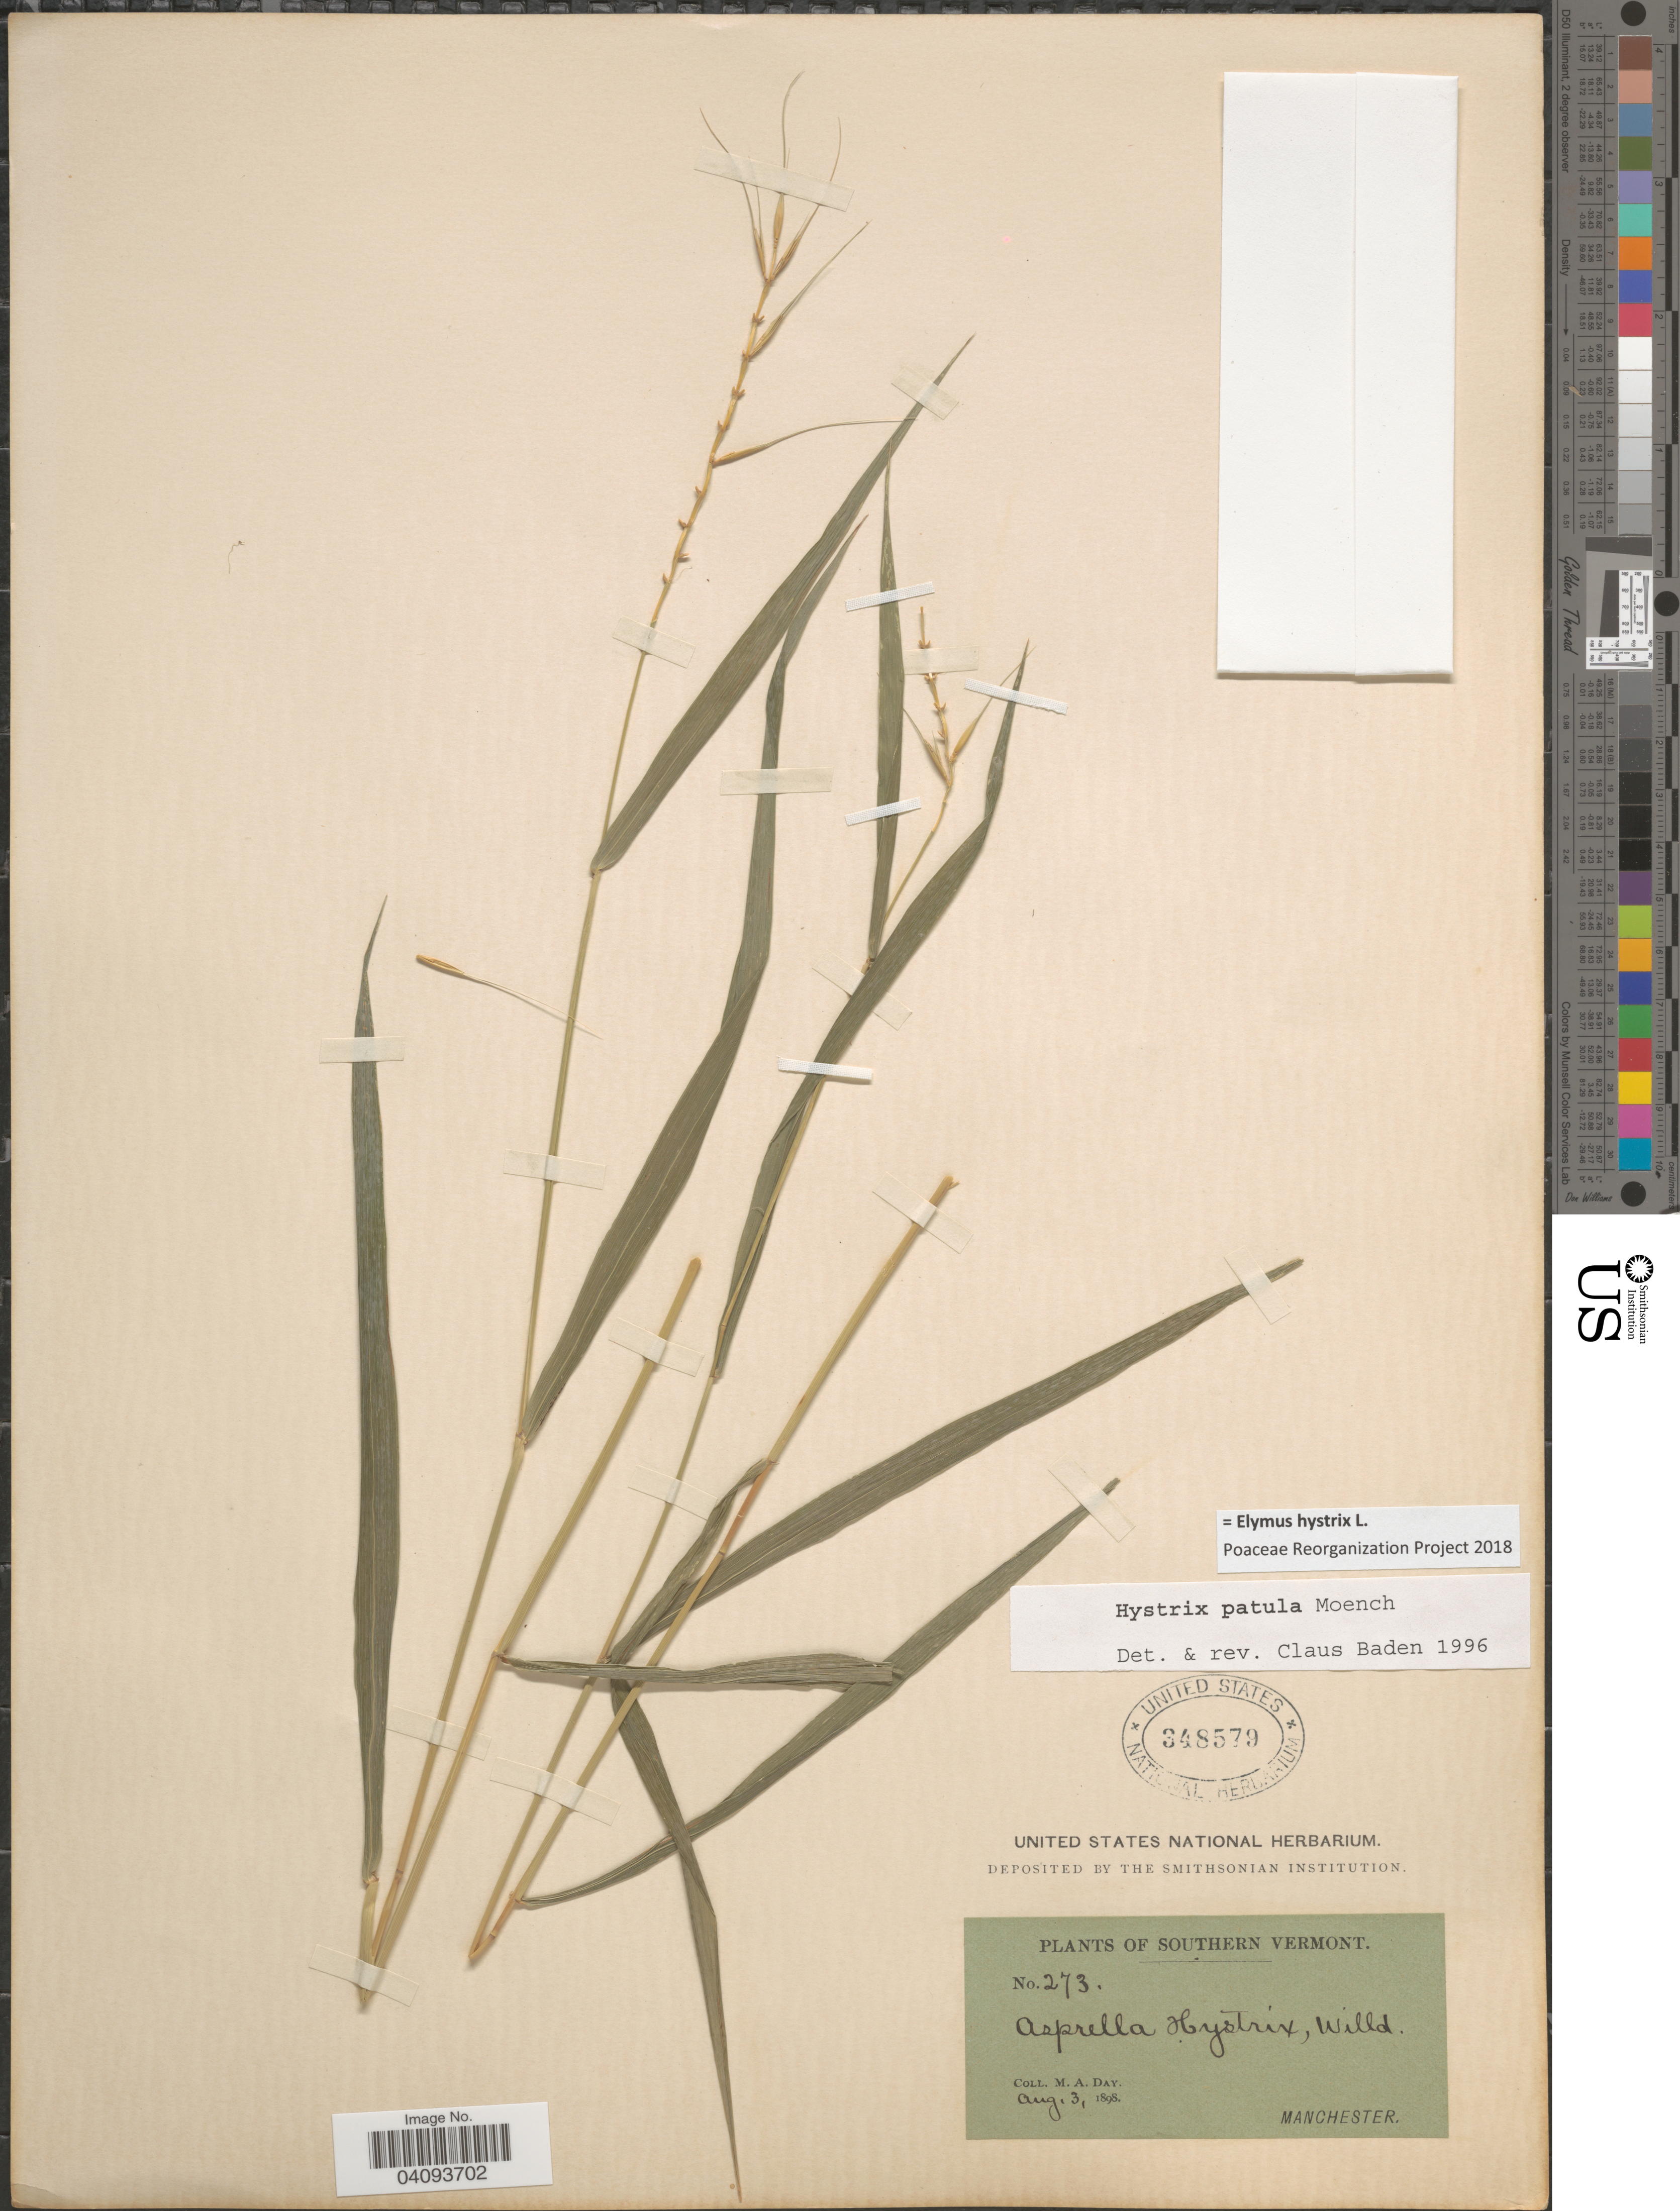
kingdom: Plantae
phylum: Tracheophyta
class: Liliopsida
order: Poales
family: Poaceae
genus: Elymus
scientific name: Elymus hystrix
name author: L.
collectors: M. Day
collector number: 273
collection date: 1898-08-03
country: United States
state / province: Vermont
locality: Southern Vermont. Manchester.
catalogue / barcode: US 348579